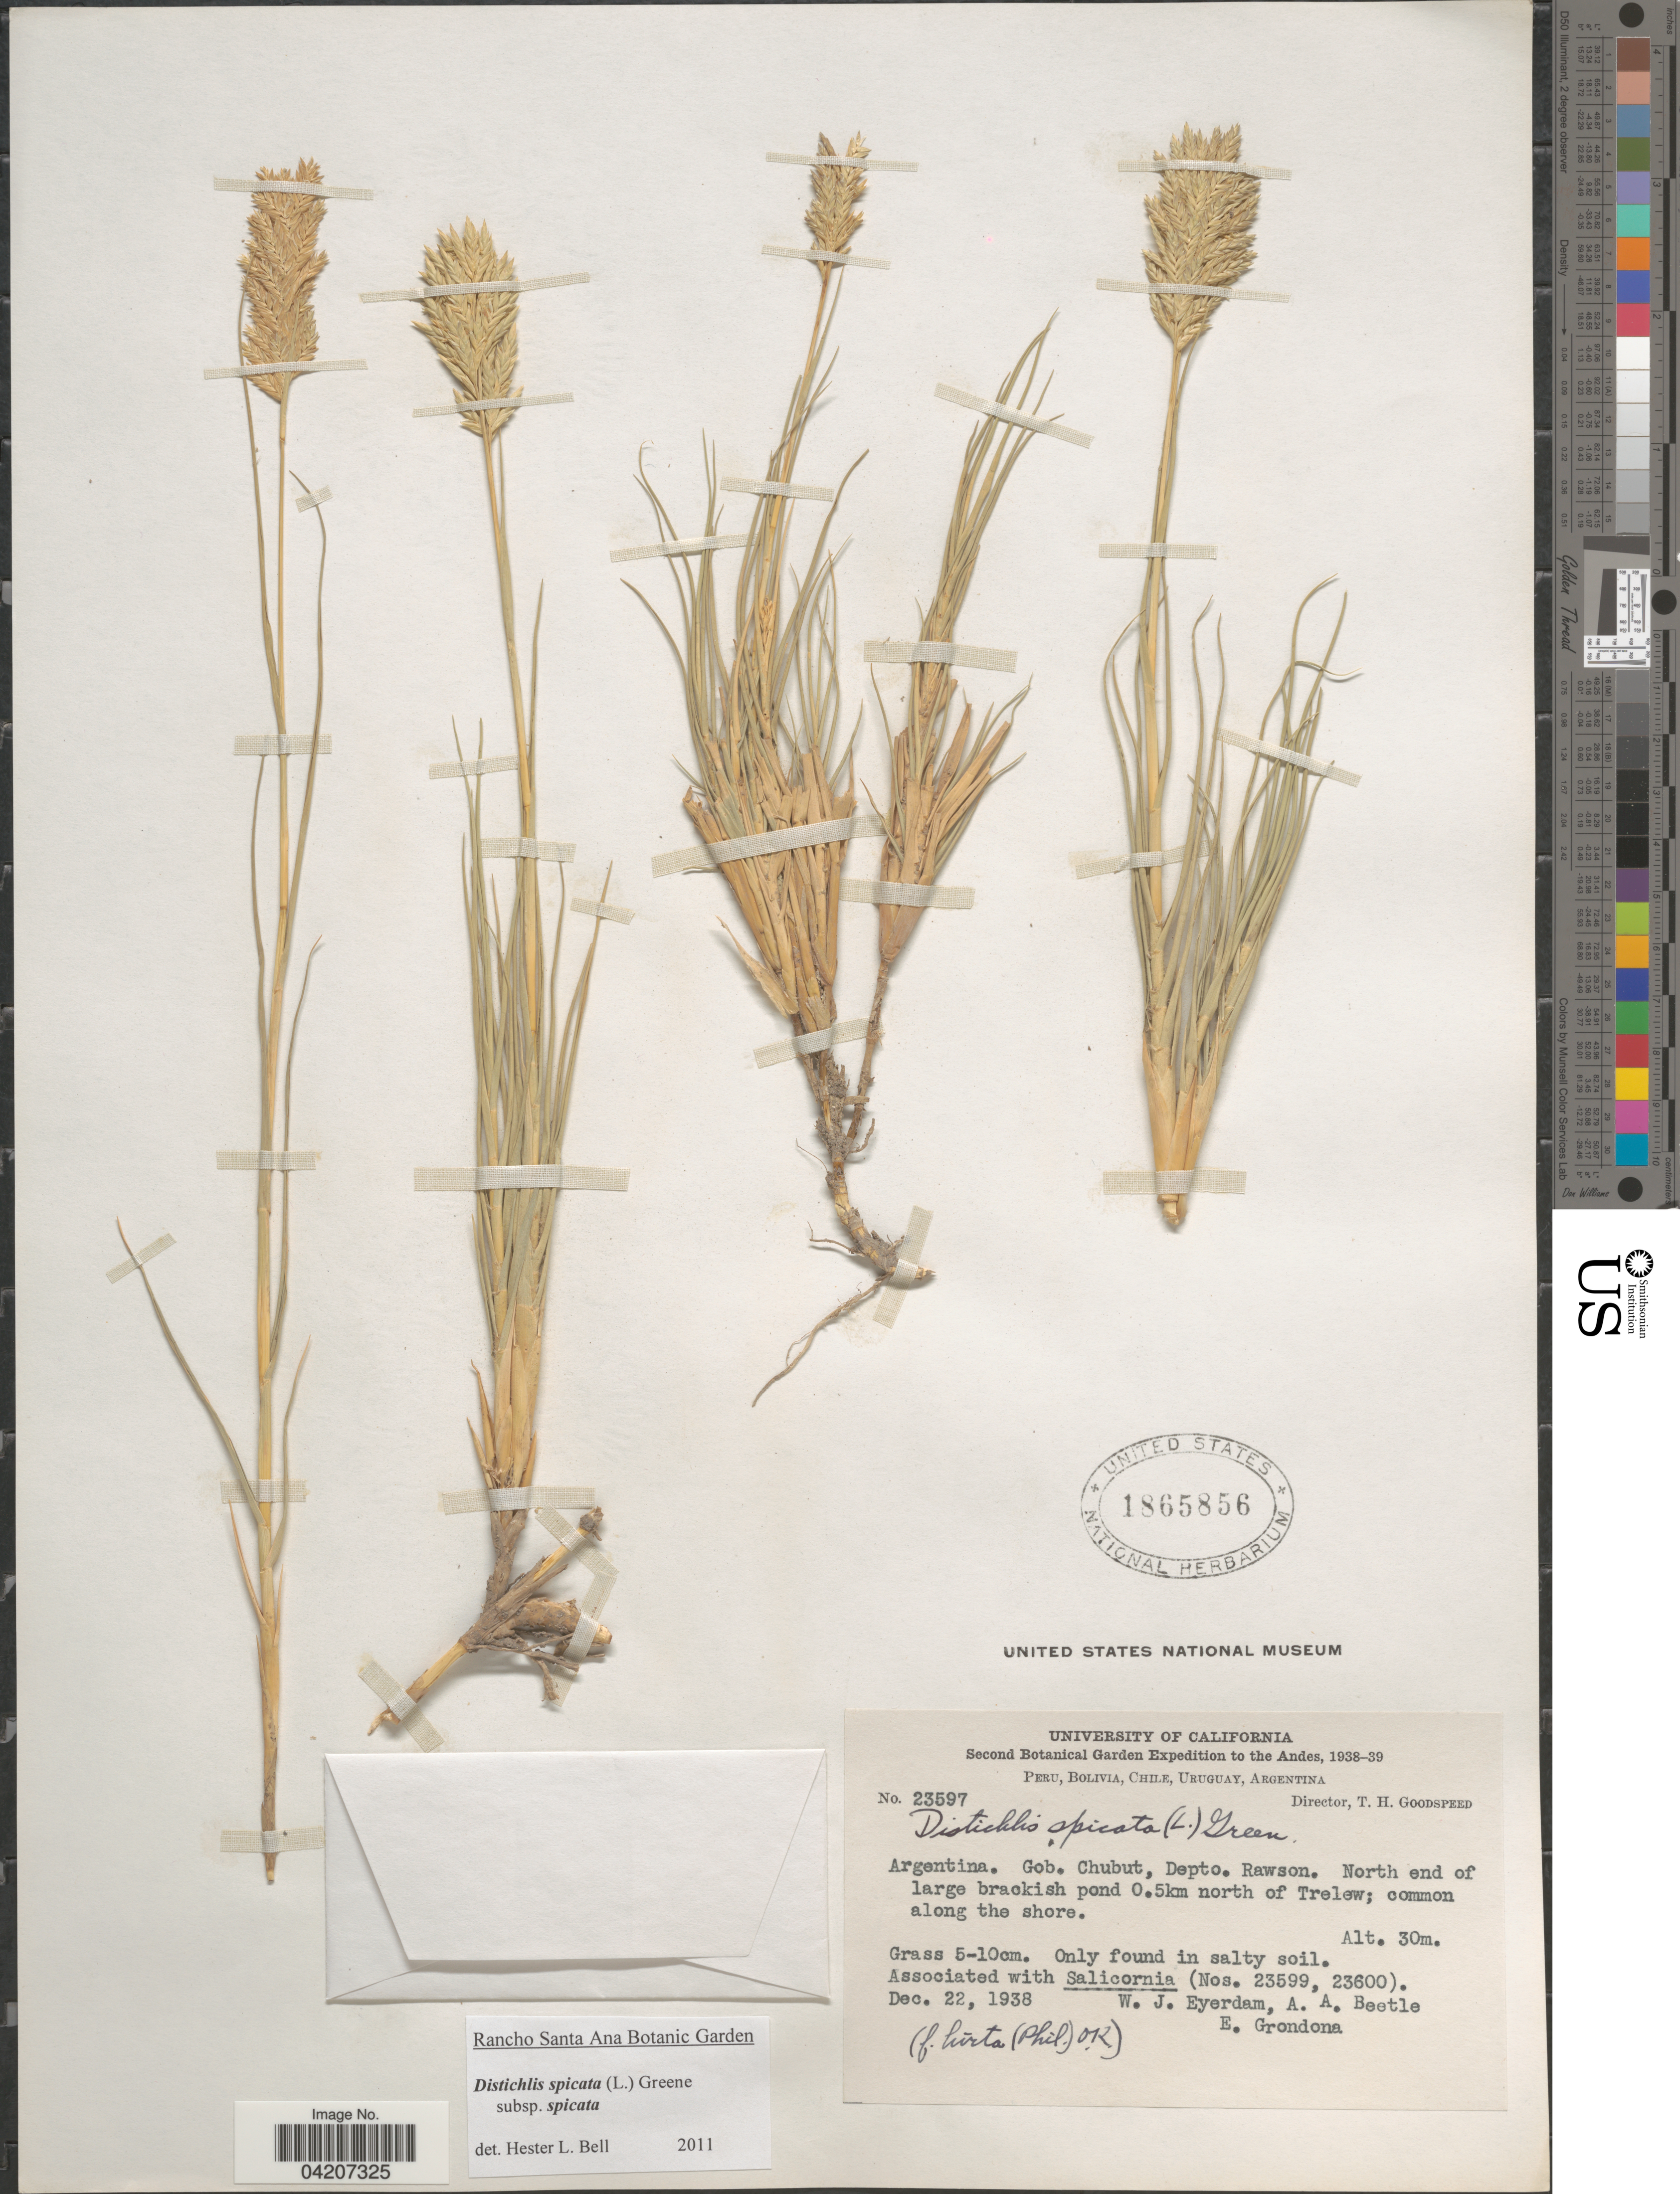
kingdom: Plantae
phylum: Tracheophyta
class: Liliopsida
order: Poales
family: Poaceae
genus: Distichlis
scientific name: Distichlis spicata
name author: (L.) Greene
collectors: W. J. Eyerdam, A. A. Beetle & E. Grondona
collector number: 23597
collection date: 1938-12-22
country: Argentina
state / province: Chubut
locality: Second Botanical Garden Expedition to the Andes, 1938-39. Gob. Chubut, Depto. Rawson. North end of large brackish pond 0.5km north of Trelew.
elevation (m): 30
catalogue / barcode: US 1865856